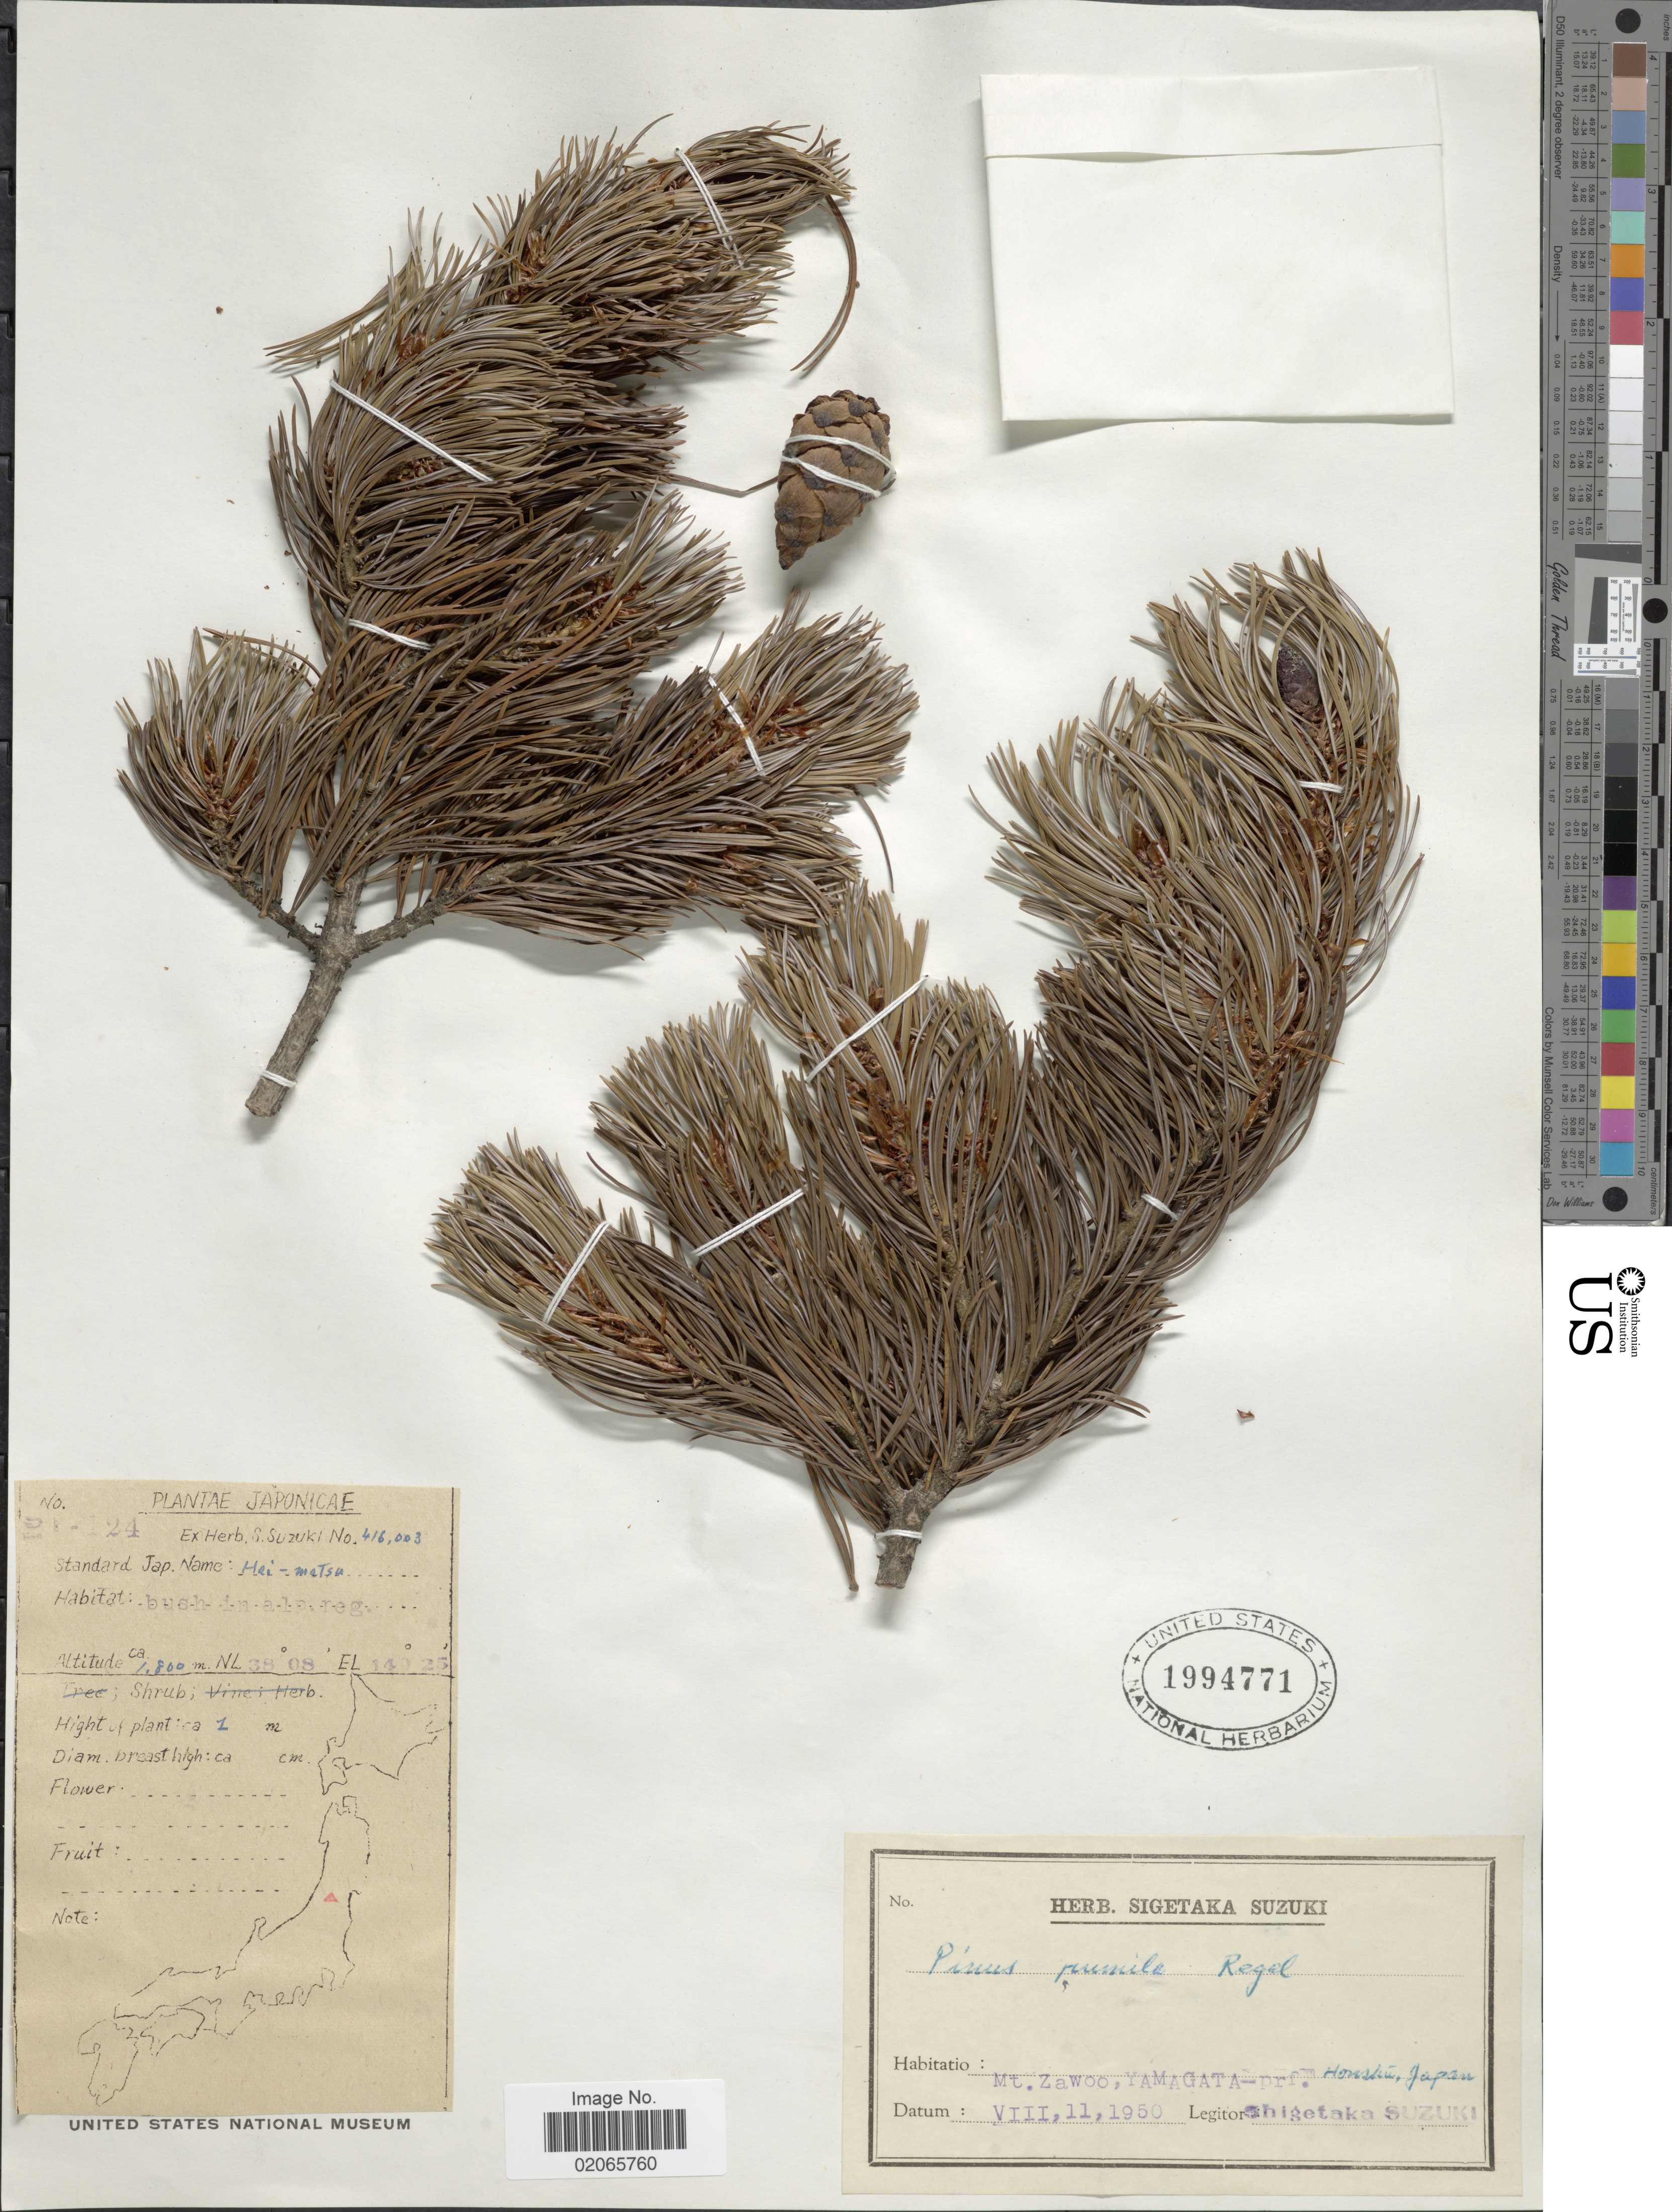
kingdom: Plantae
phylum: Tracheophyta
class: Pinopsida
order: Pinales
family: Pinaceae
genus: Pinus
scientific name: Pinus pumila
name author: (Pall.) Regel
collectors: S. Suzuki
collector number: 416003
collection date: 1950-08-11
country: Japan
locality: Mt. Zawoo, Yamagata, Honshu Japan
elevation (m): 1800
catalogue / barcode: US 1994771